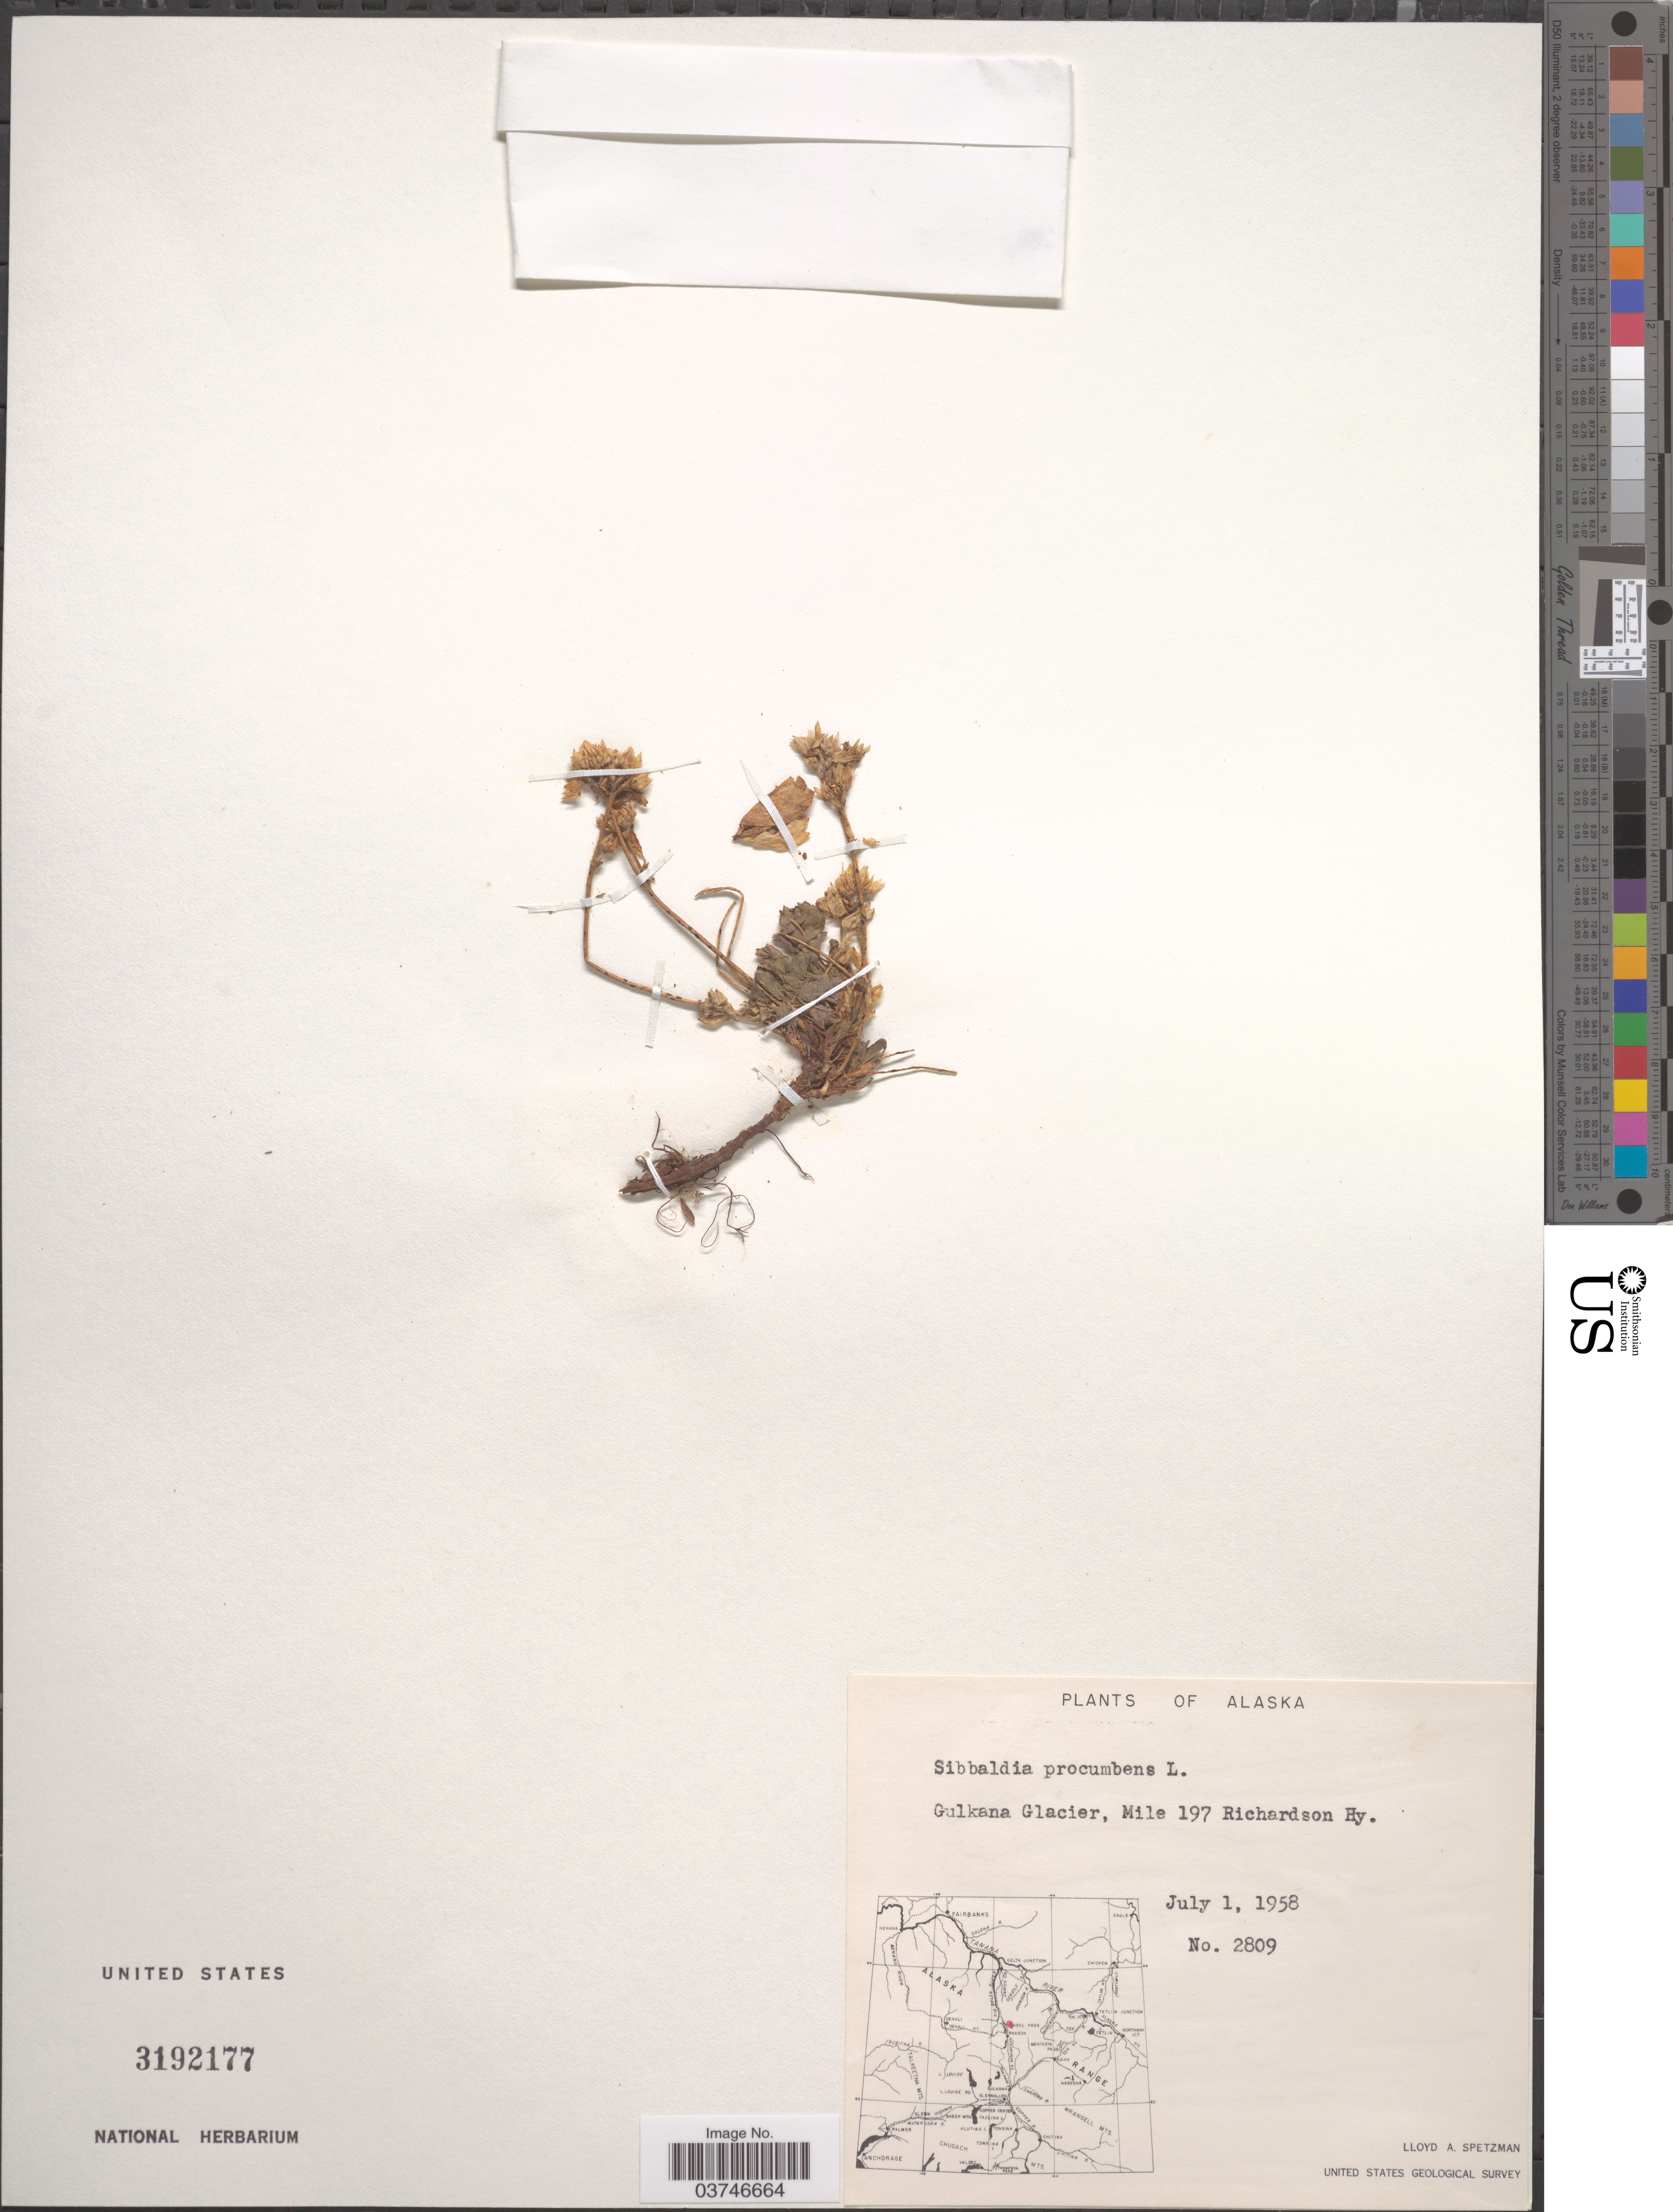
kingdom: Plantae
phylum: Tracheophyta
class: Magnoliopsida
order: Rosales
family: Rosaceae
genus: Sibbaldia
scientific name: Sibbaldia procumbens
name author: L.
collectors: L. Spetzman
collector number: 2809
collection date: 1958-07-01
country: United States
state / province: Alaska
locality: Gulkana Glacier, Mile 197 Richardson Hy.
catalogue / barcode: US 3192177